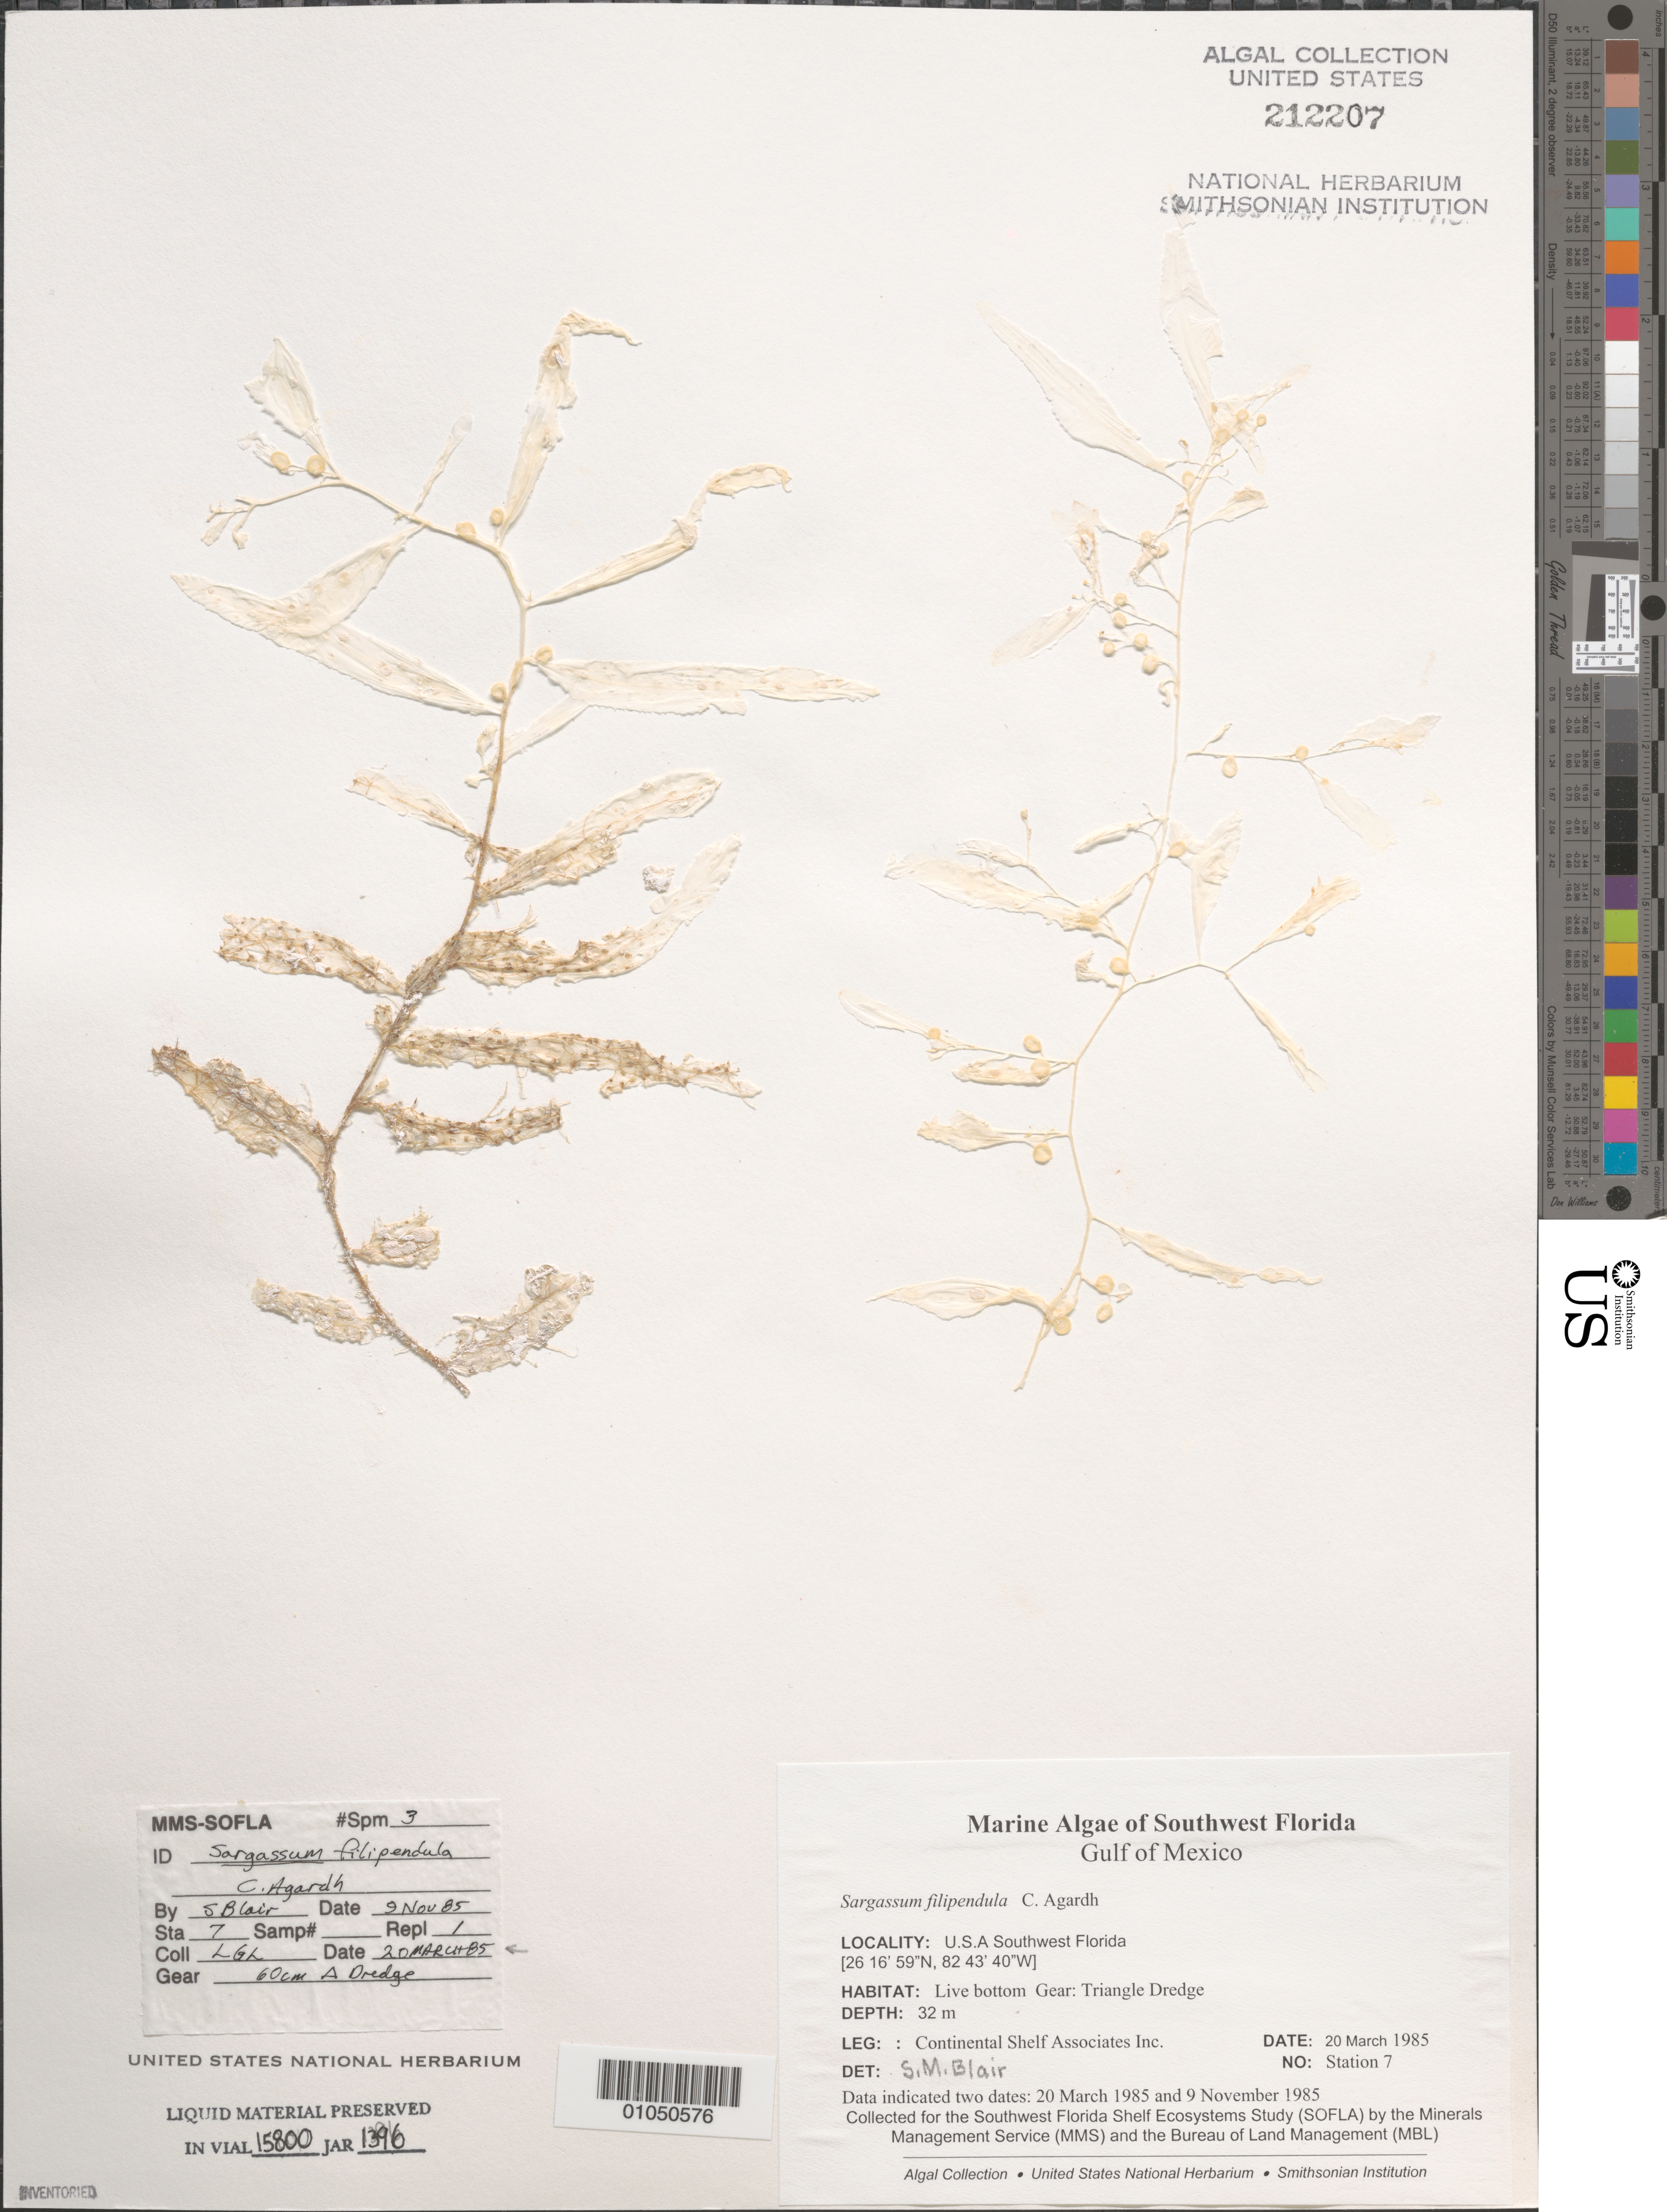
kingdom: Chromista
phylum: Ochrophyta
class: Phaeophyceae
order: Fucales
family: Sargassaceae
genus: Sargassum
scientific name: Sargassum filipendula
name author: C. Agardh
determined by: Blair, S. M.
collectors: Continental Shelf Associates Inc.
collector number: Station 7 Repl 1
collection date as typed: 20 Mar 1985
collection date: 1985-03-20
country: United States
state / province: Florida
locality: Gulf of Mexico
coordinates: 26 16'59"N, 82 43'40"W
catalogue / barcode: US 212207